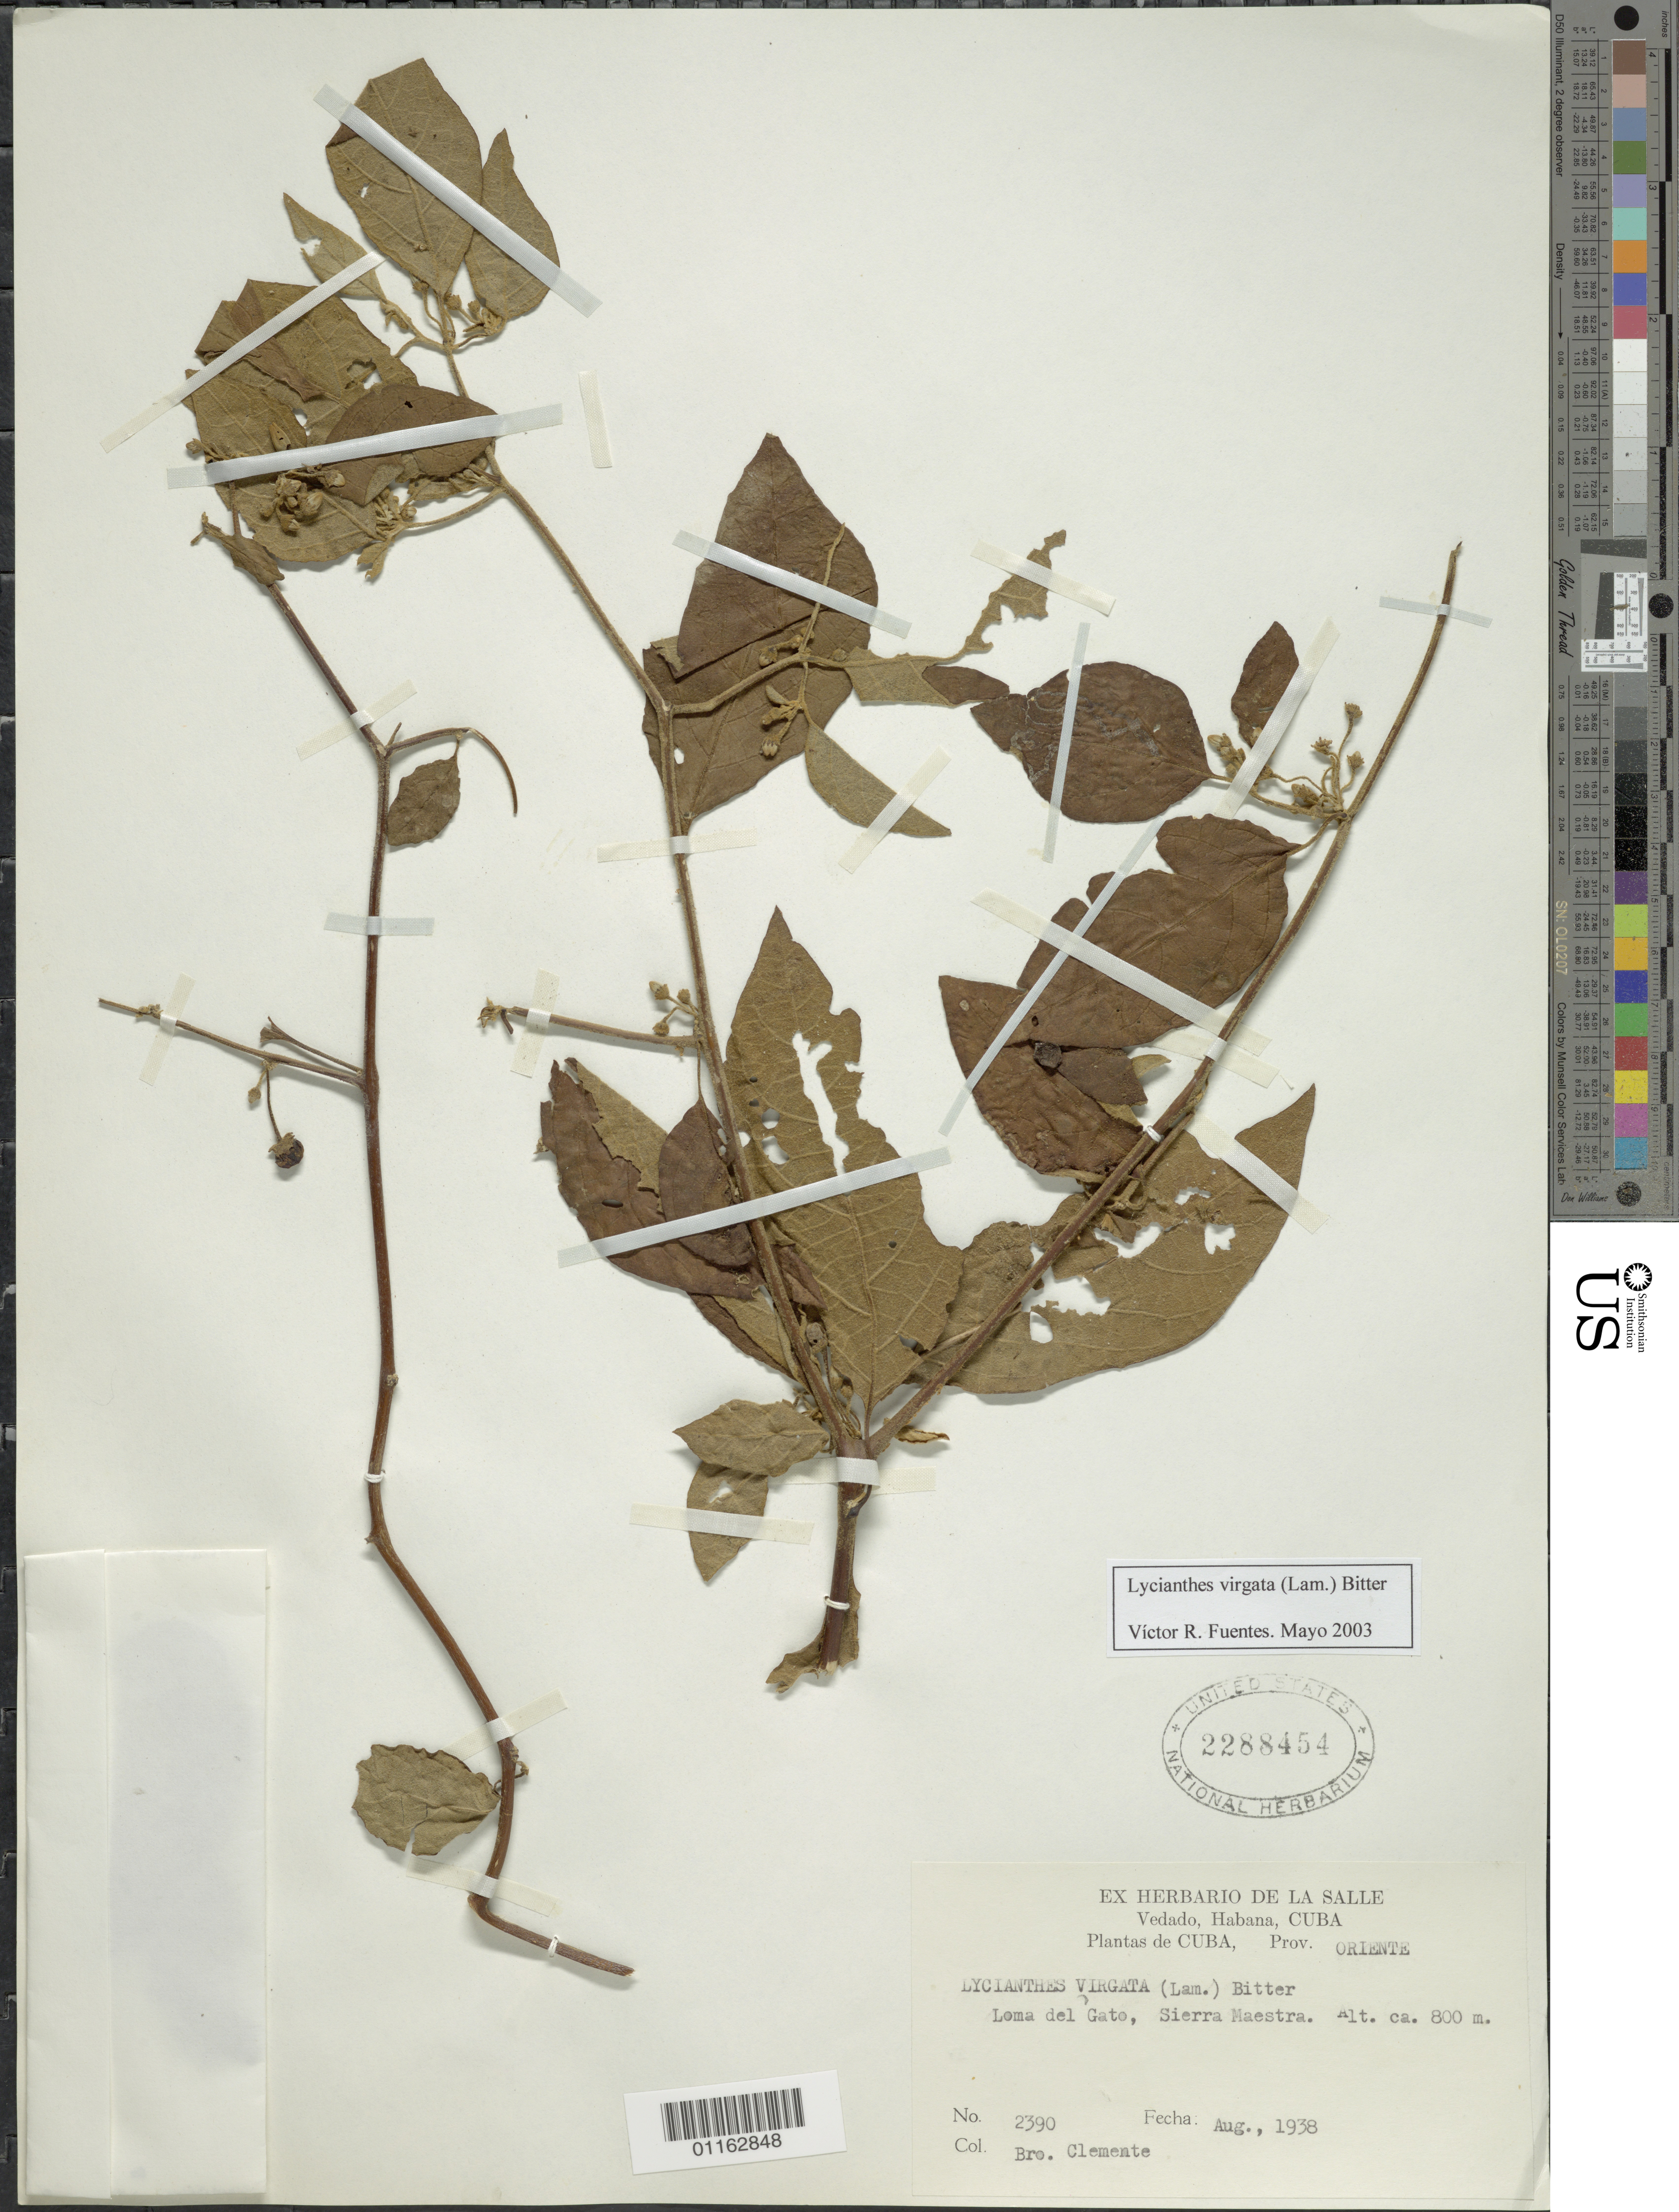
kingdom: Plantae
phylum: Tracheophyta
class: Magnoliopsida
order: Solanales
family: Solanaceae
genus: Lycianthes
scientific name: Lycianthes virgata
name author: (Lam.) Bitter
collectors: Bro. Clemente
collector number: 2390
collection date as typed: Aug 1938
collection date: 1938-08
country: Cuba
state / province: Oriente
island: Cuba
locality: Loma del Gata, Sierra Maestra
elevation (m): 800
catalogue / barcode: US 2288454